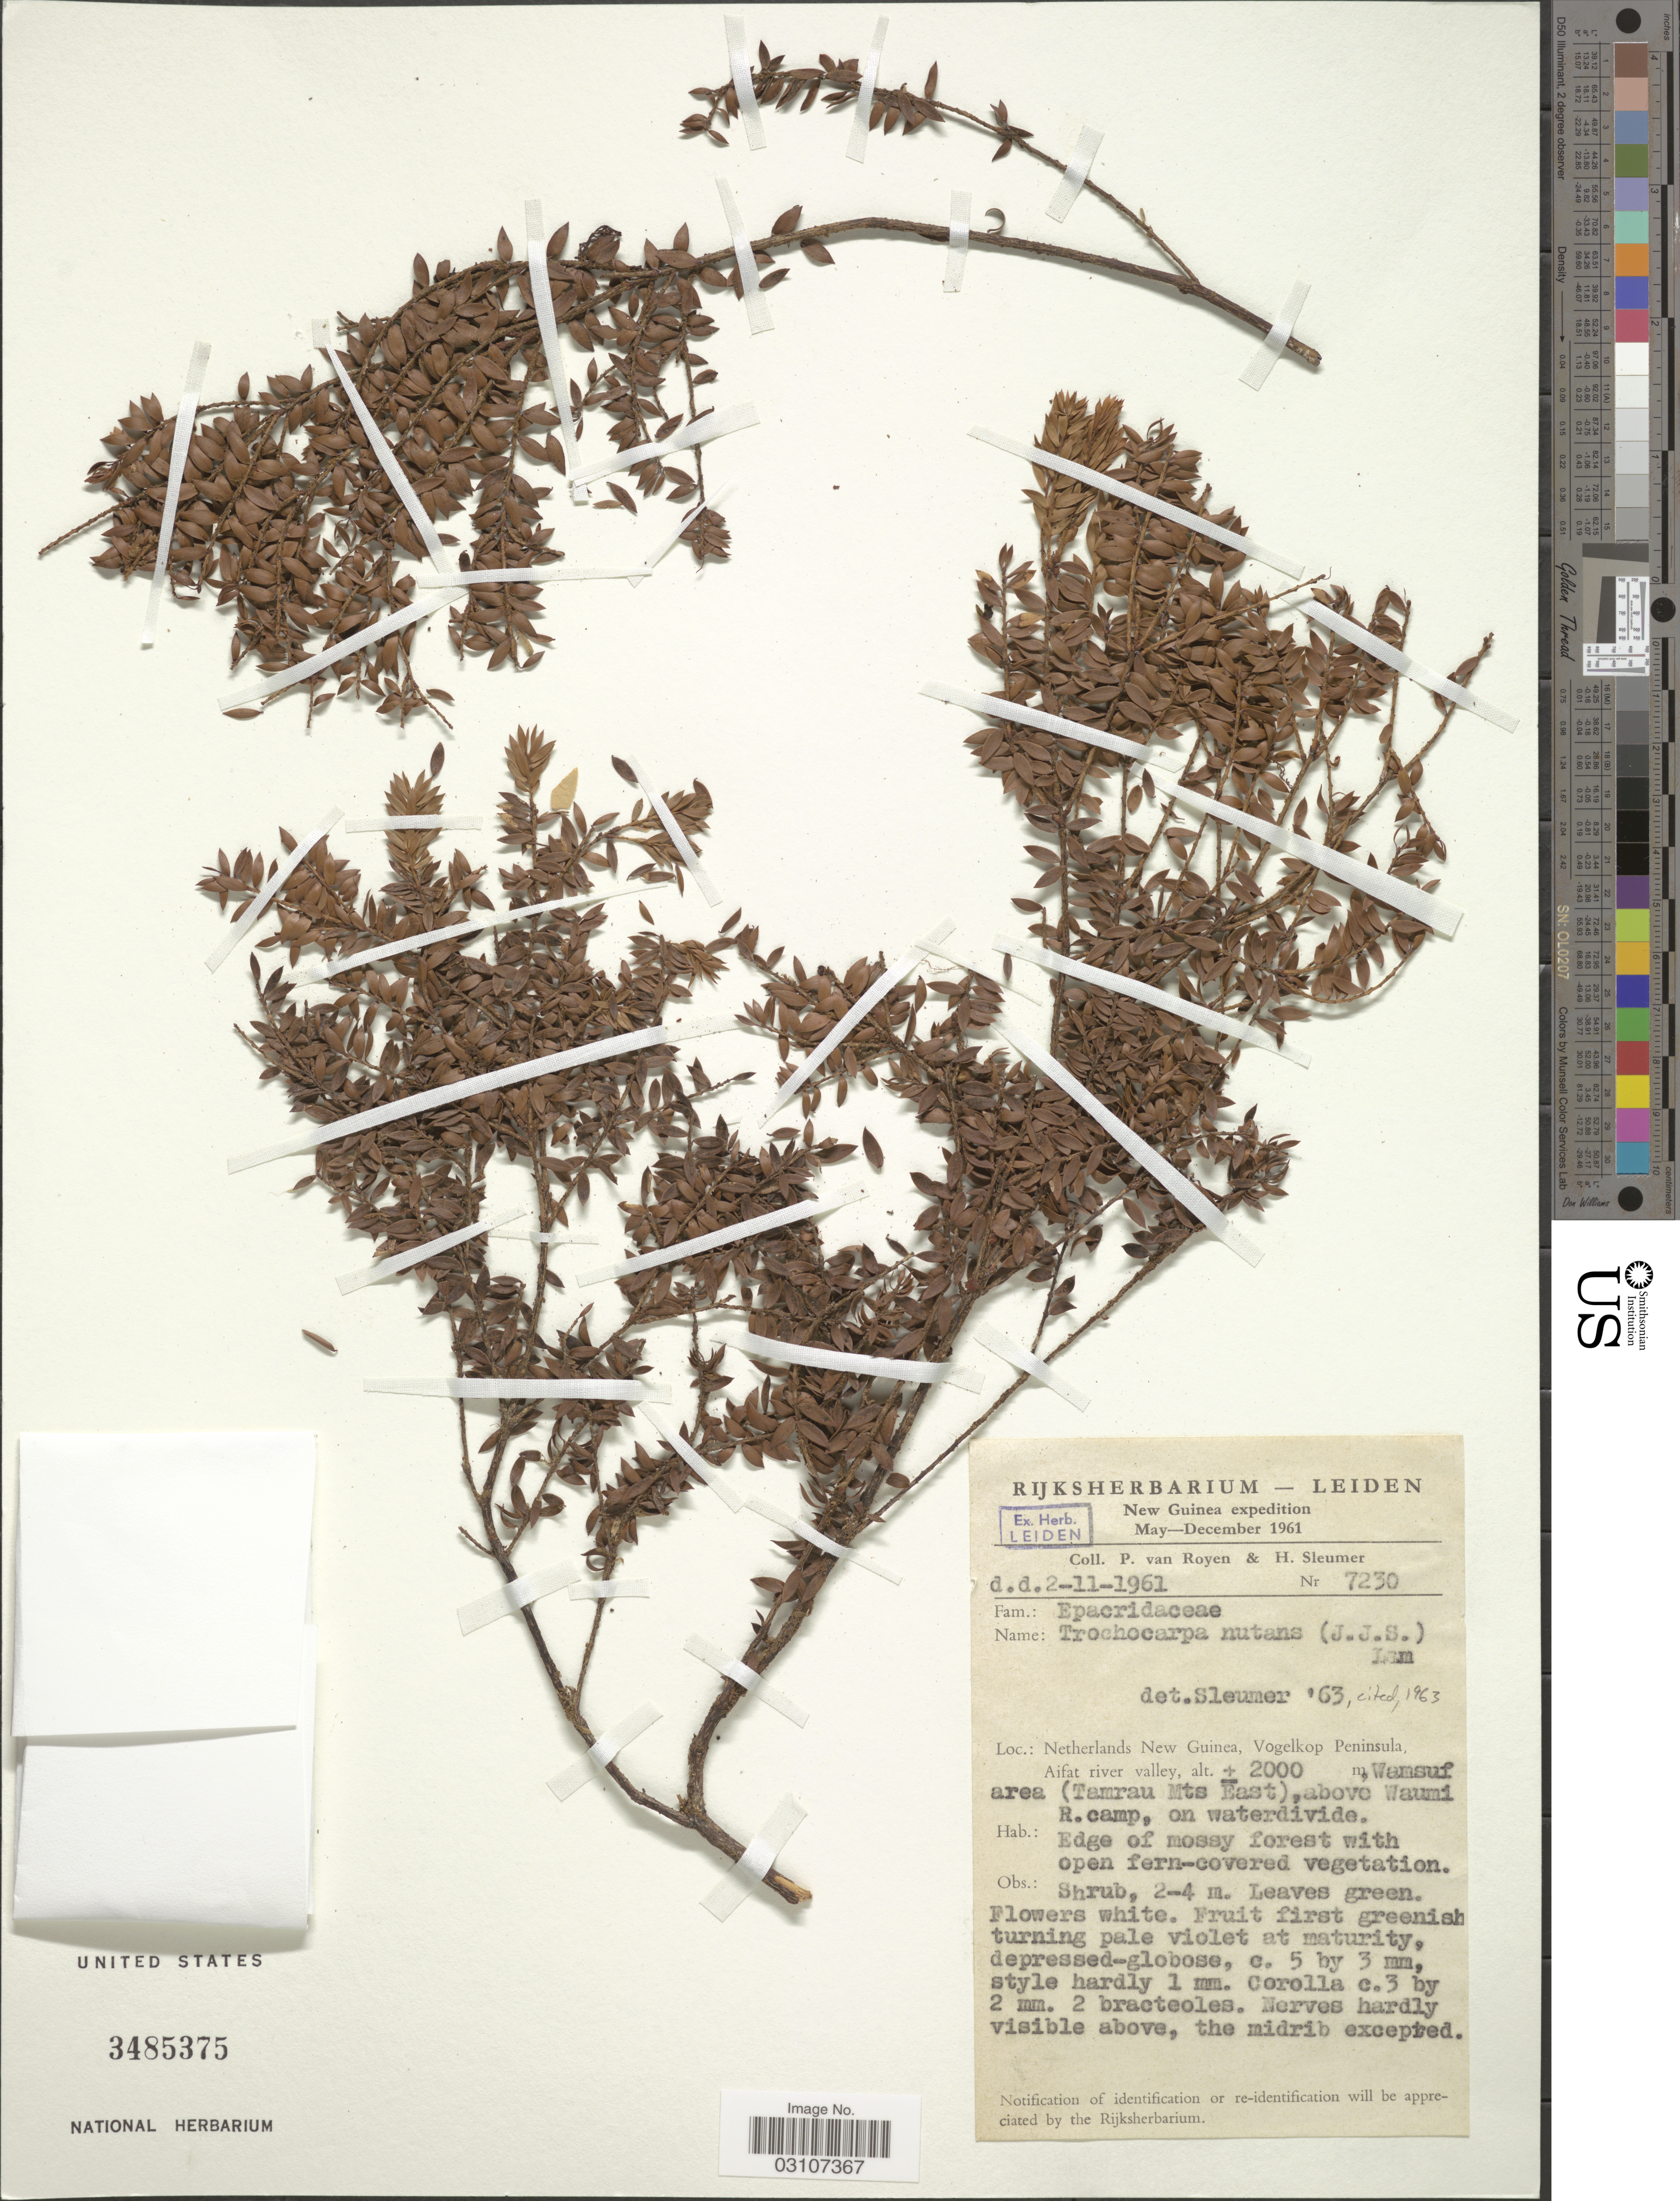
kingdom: Plantae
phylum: Tracheophyta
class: Magnoliopsida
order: Ericales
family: Ericaceae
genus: Trochocarpa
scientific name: Trochocarpa nutans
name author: (J.J. Sm.) H.J. Lam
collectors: P. van Royen & H. O. Sleumer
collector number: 7230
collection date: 1961-11-02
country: Indonesia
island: New Guinea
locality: New Guinea. Netherlands New Guinea, Vogelkop Peninsula, Aifat river valley. Wamsuf area (Tamrau Mts East), above Waumi R. camp, on waterdivide.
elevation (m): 2000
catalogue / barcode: US 3485375